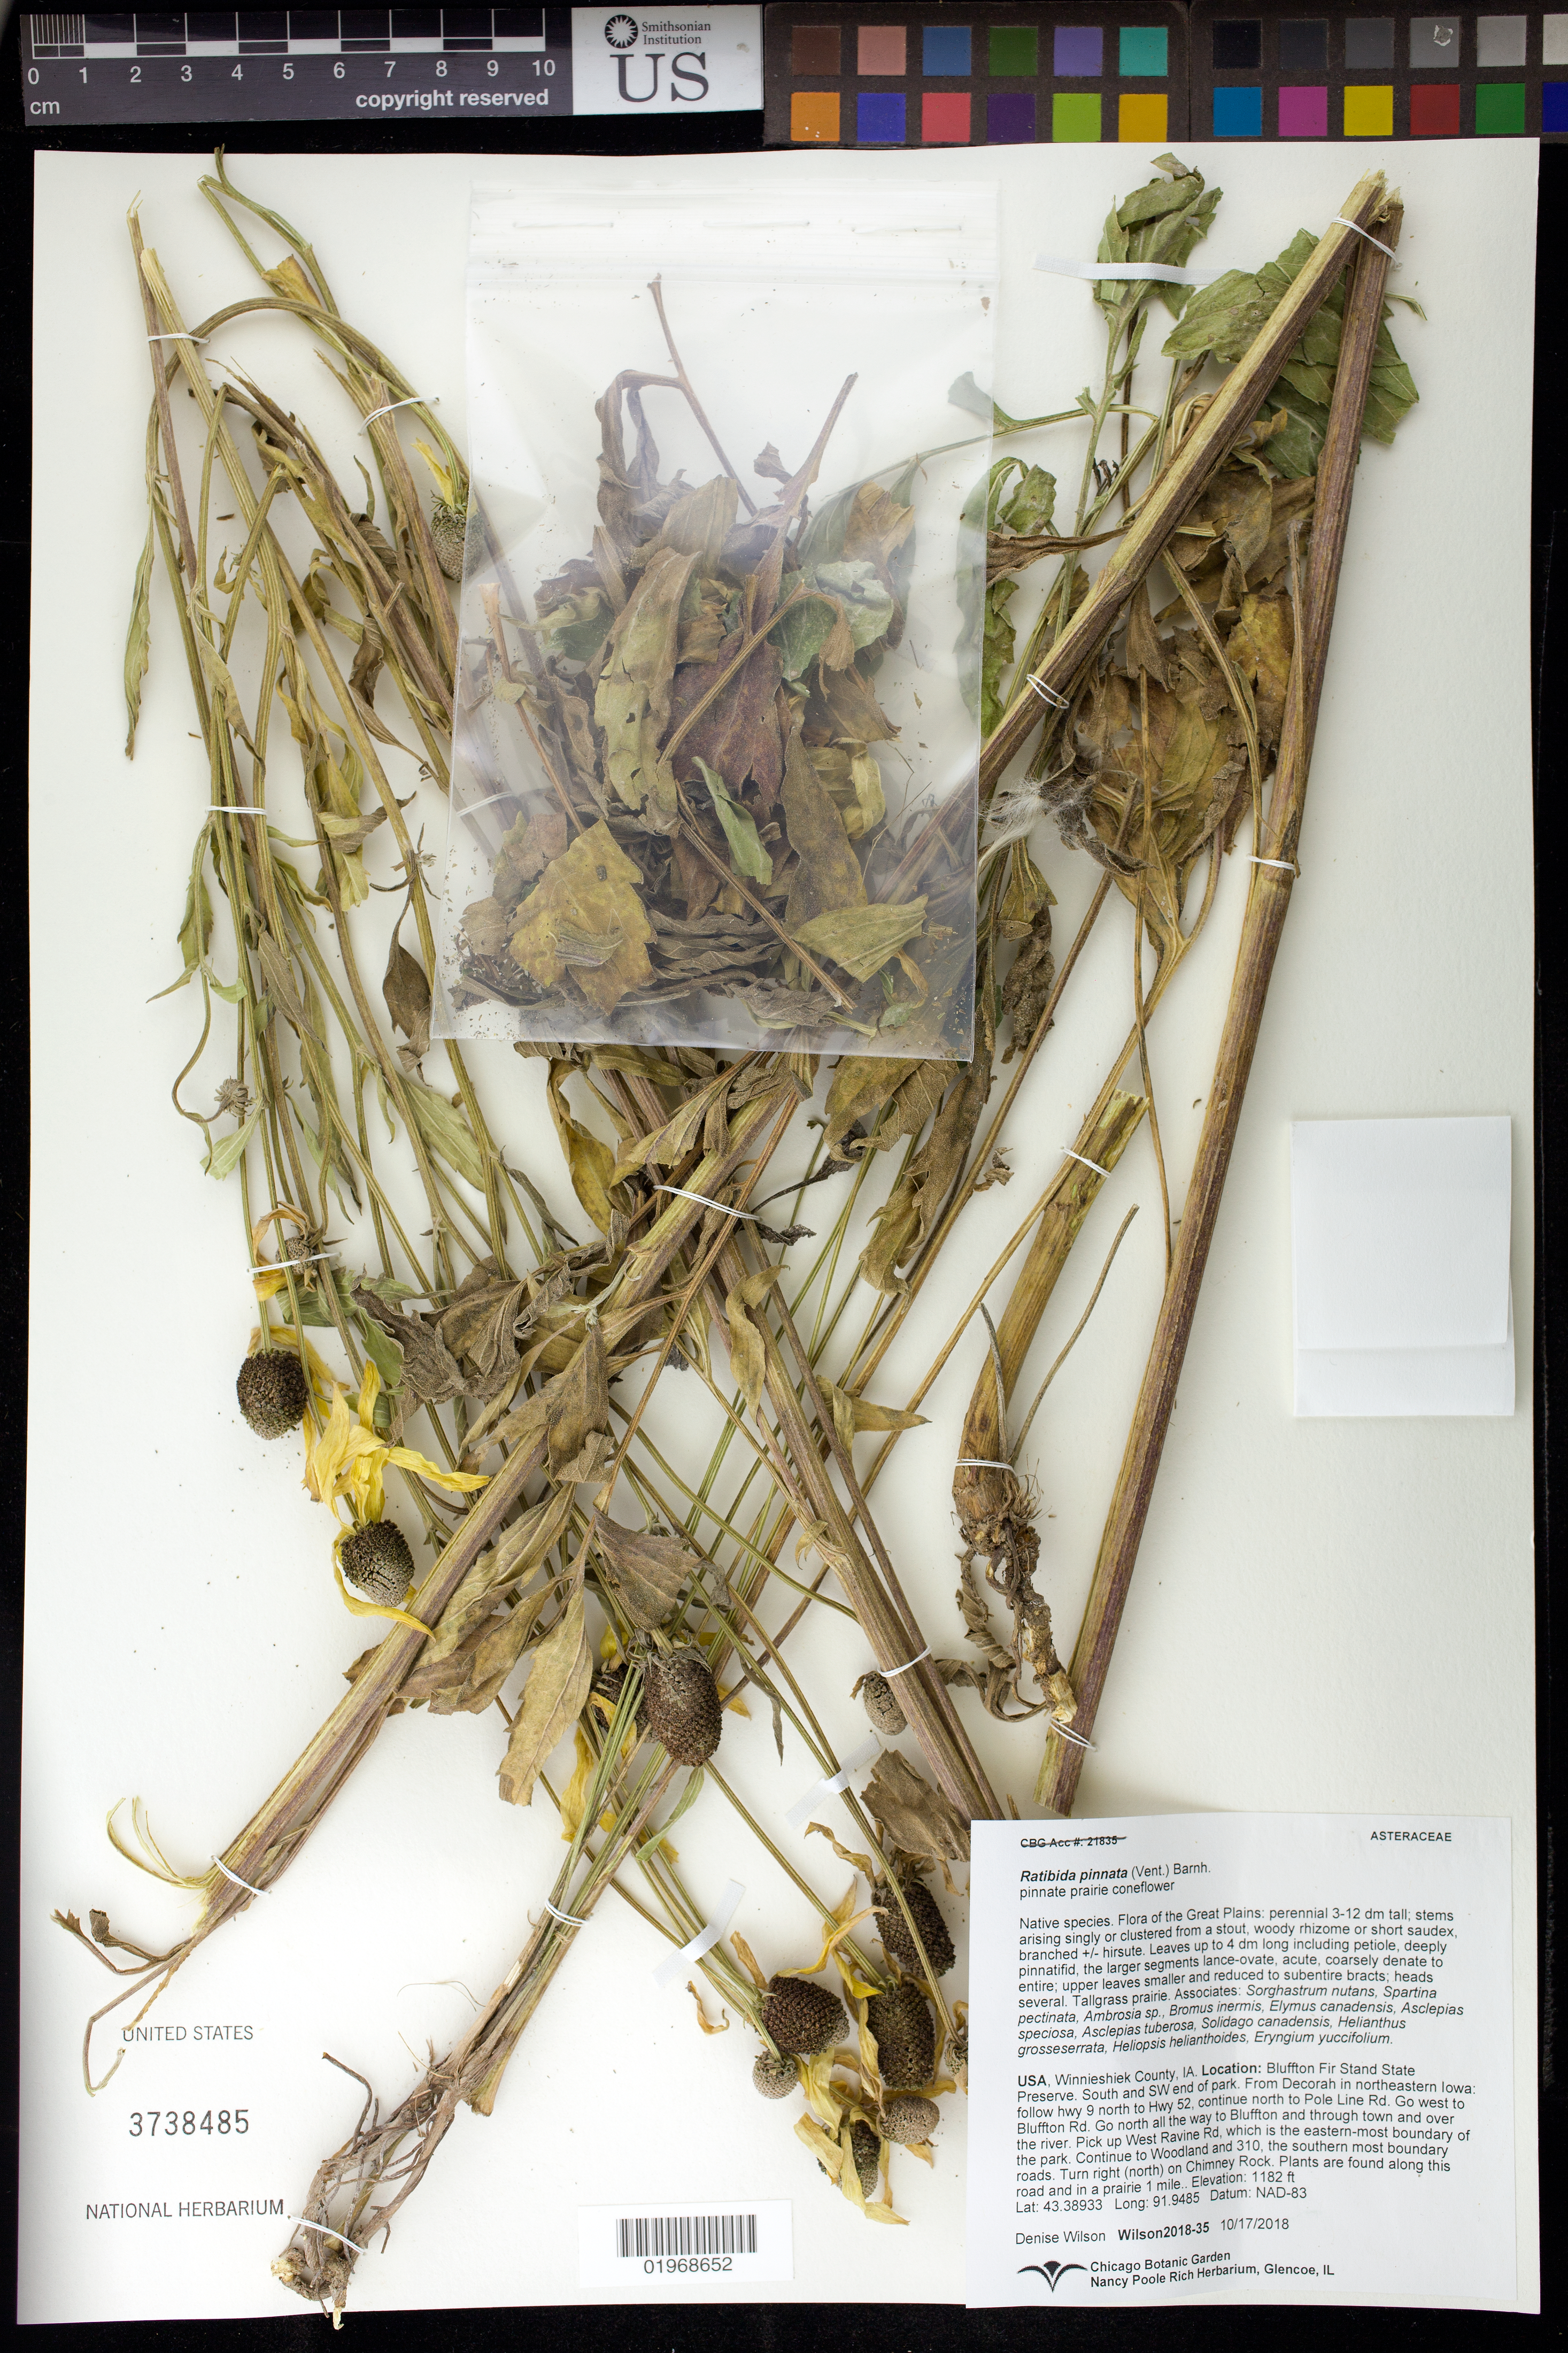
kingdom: Plantae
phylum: Tracheophyta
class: Magnoliopsida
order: Asterales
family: Asteraceae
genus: Ratibida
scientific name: Ratibida pinnata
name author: (Vent.) Barnhart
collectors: D. Wilson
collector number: Wilson2013-35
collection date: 2018-10-17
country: United States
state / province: Iowa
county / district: Winneshiek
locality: Bluffton Fir Stand State Preserve, South and SW end of park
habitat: Tallgrass prairie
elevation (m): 360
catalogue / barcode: US 3738485